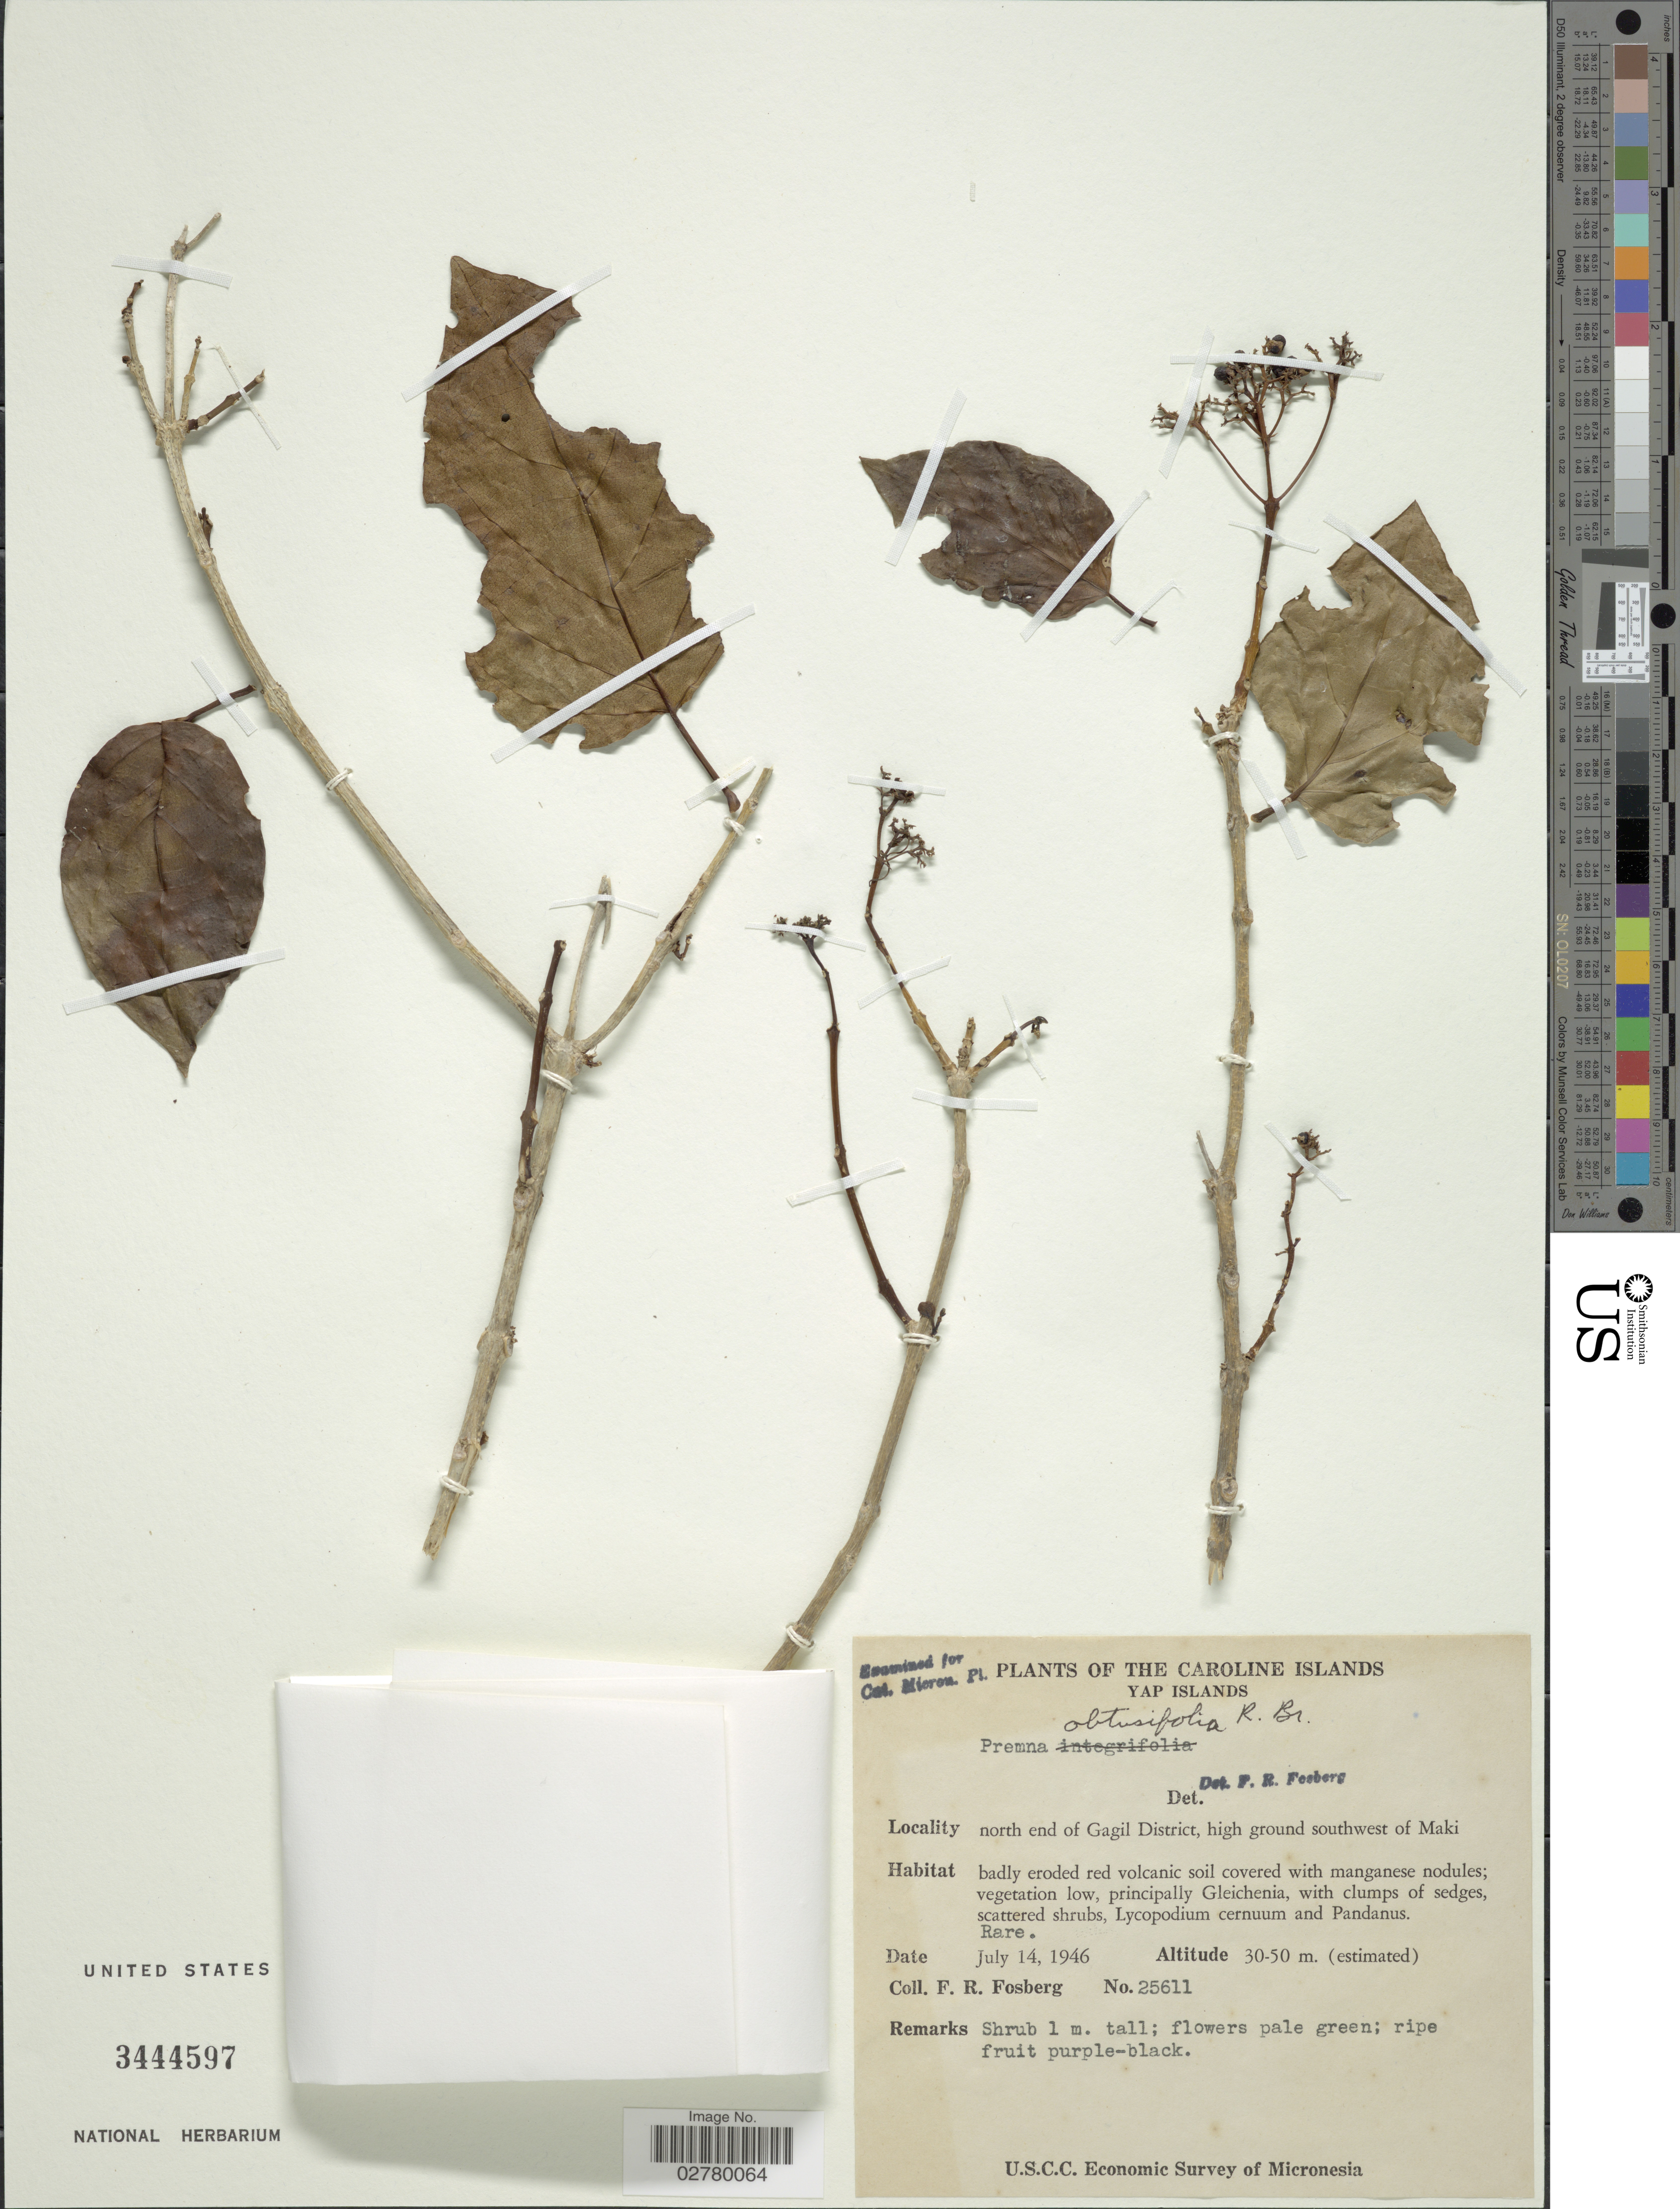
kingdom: Plantae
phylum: Tracheophyta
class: Magnoliopsida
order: Lamiales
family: Lamiaceae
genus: Premna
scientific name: Premna obtusifolia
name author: R. Br.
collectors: F. R. Fosberg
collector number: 25611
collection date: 1946-07-14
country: Micronesia, Federated States of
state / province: Yap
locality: The Caroline Islands. Yap Islands. North end of Gagil District, high ground southwest of Maki.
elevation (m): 30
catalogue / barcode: US 3444597